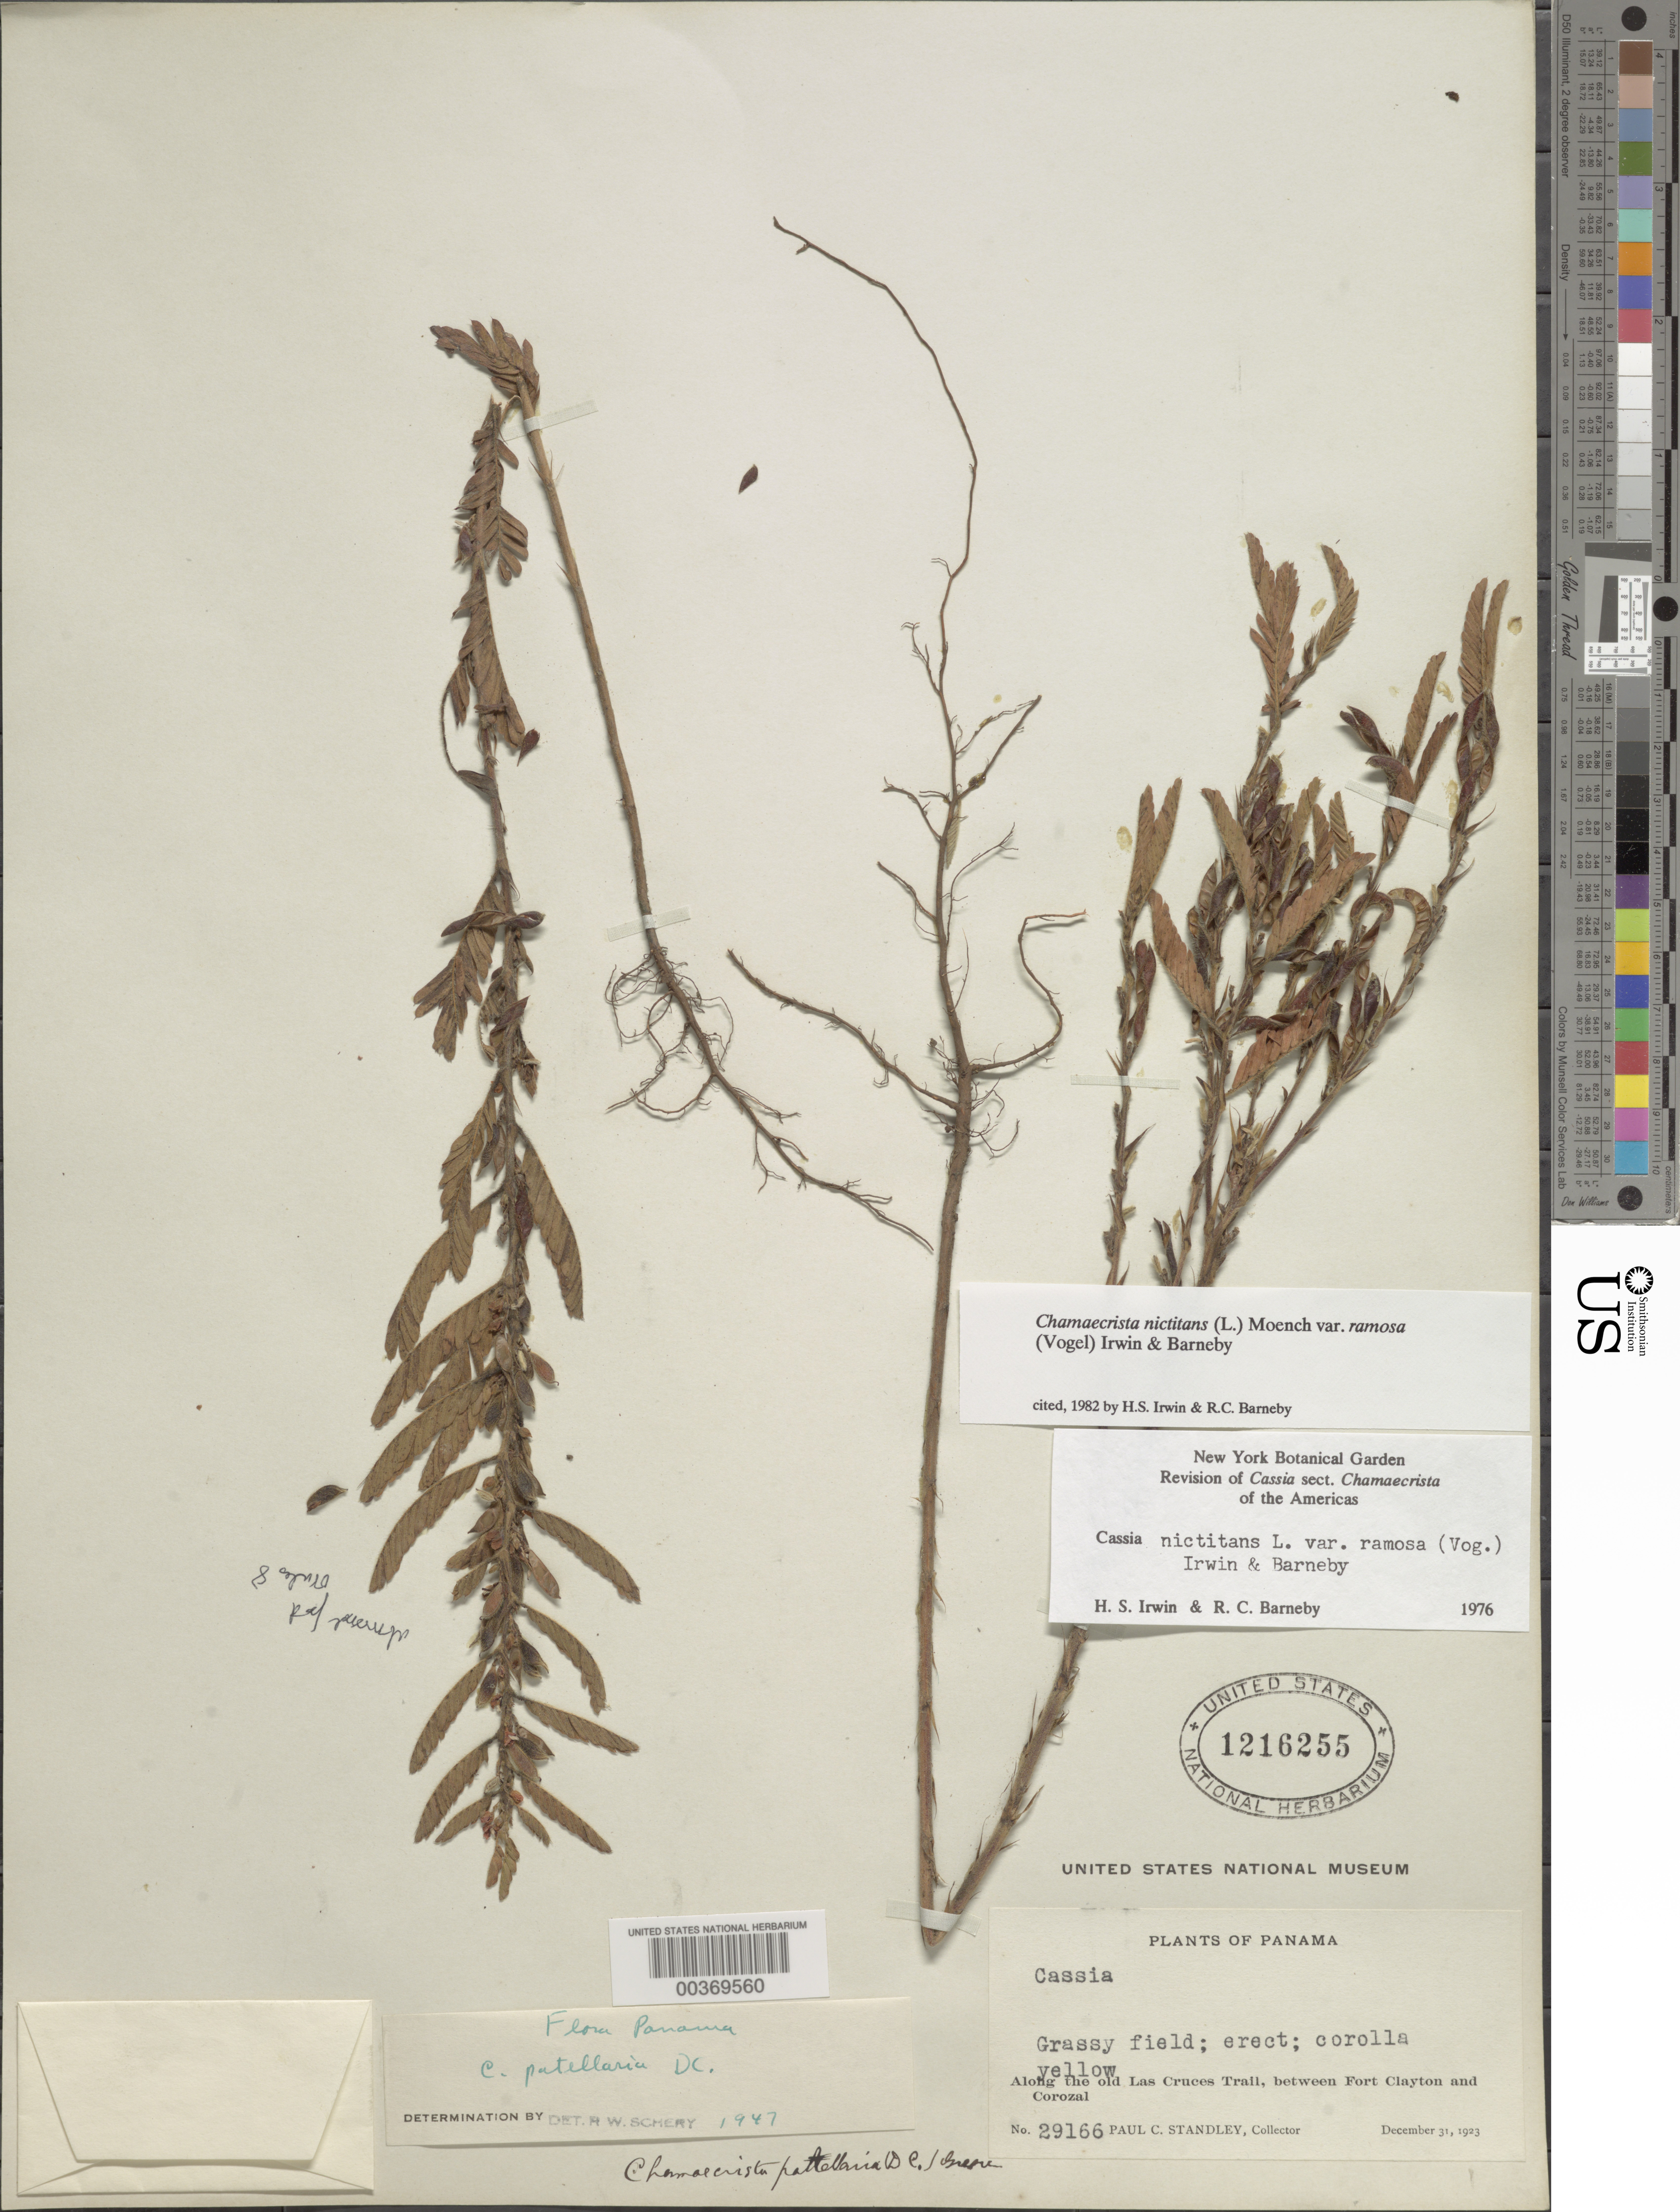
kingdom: Plantae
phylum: Tracheophyta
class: Magnoliopsida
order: Fabales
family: Fabaceae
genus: Chamaecrista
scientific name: Chamaecrista nictitans var. ramosa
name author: (Vogel) H.S. Irwin & Barneby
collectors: P. C. Standley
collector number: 29166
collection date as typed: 31 Dec 1923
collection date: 1923-12-31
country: Panama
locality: Along the old Las Cruces Trail, between Fort Clayton and Corozal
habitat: Grassy field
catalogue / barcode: US 1216255